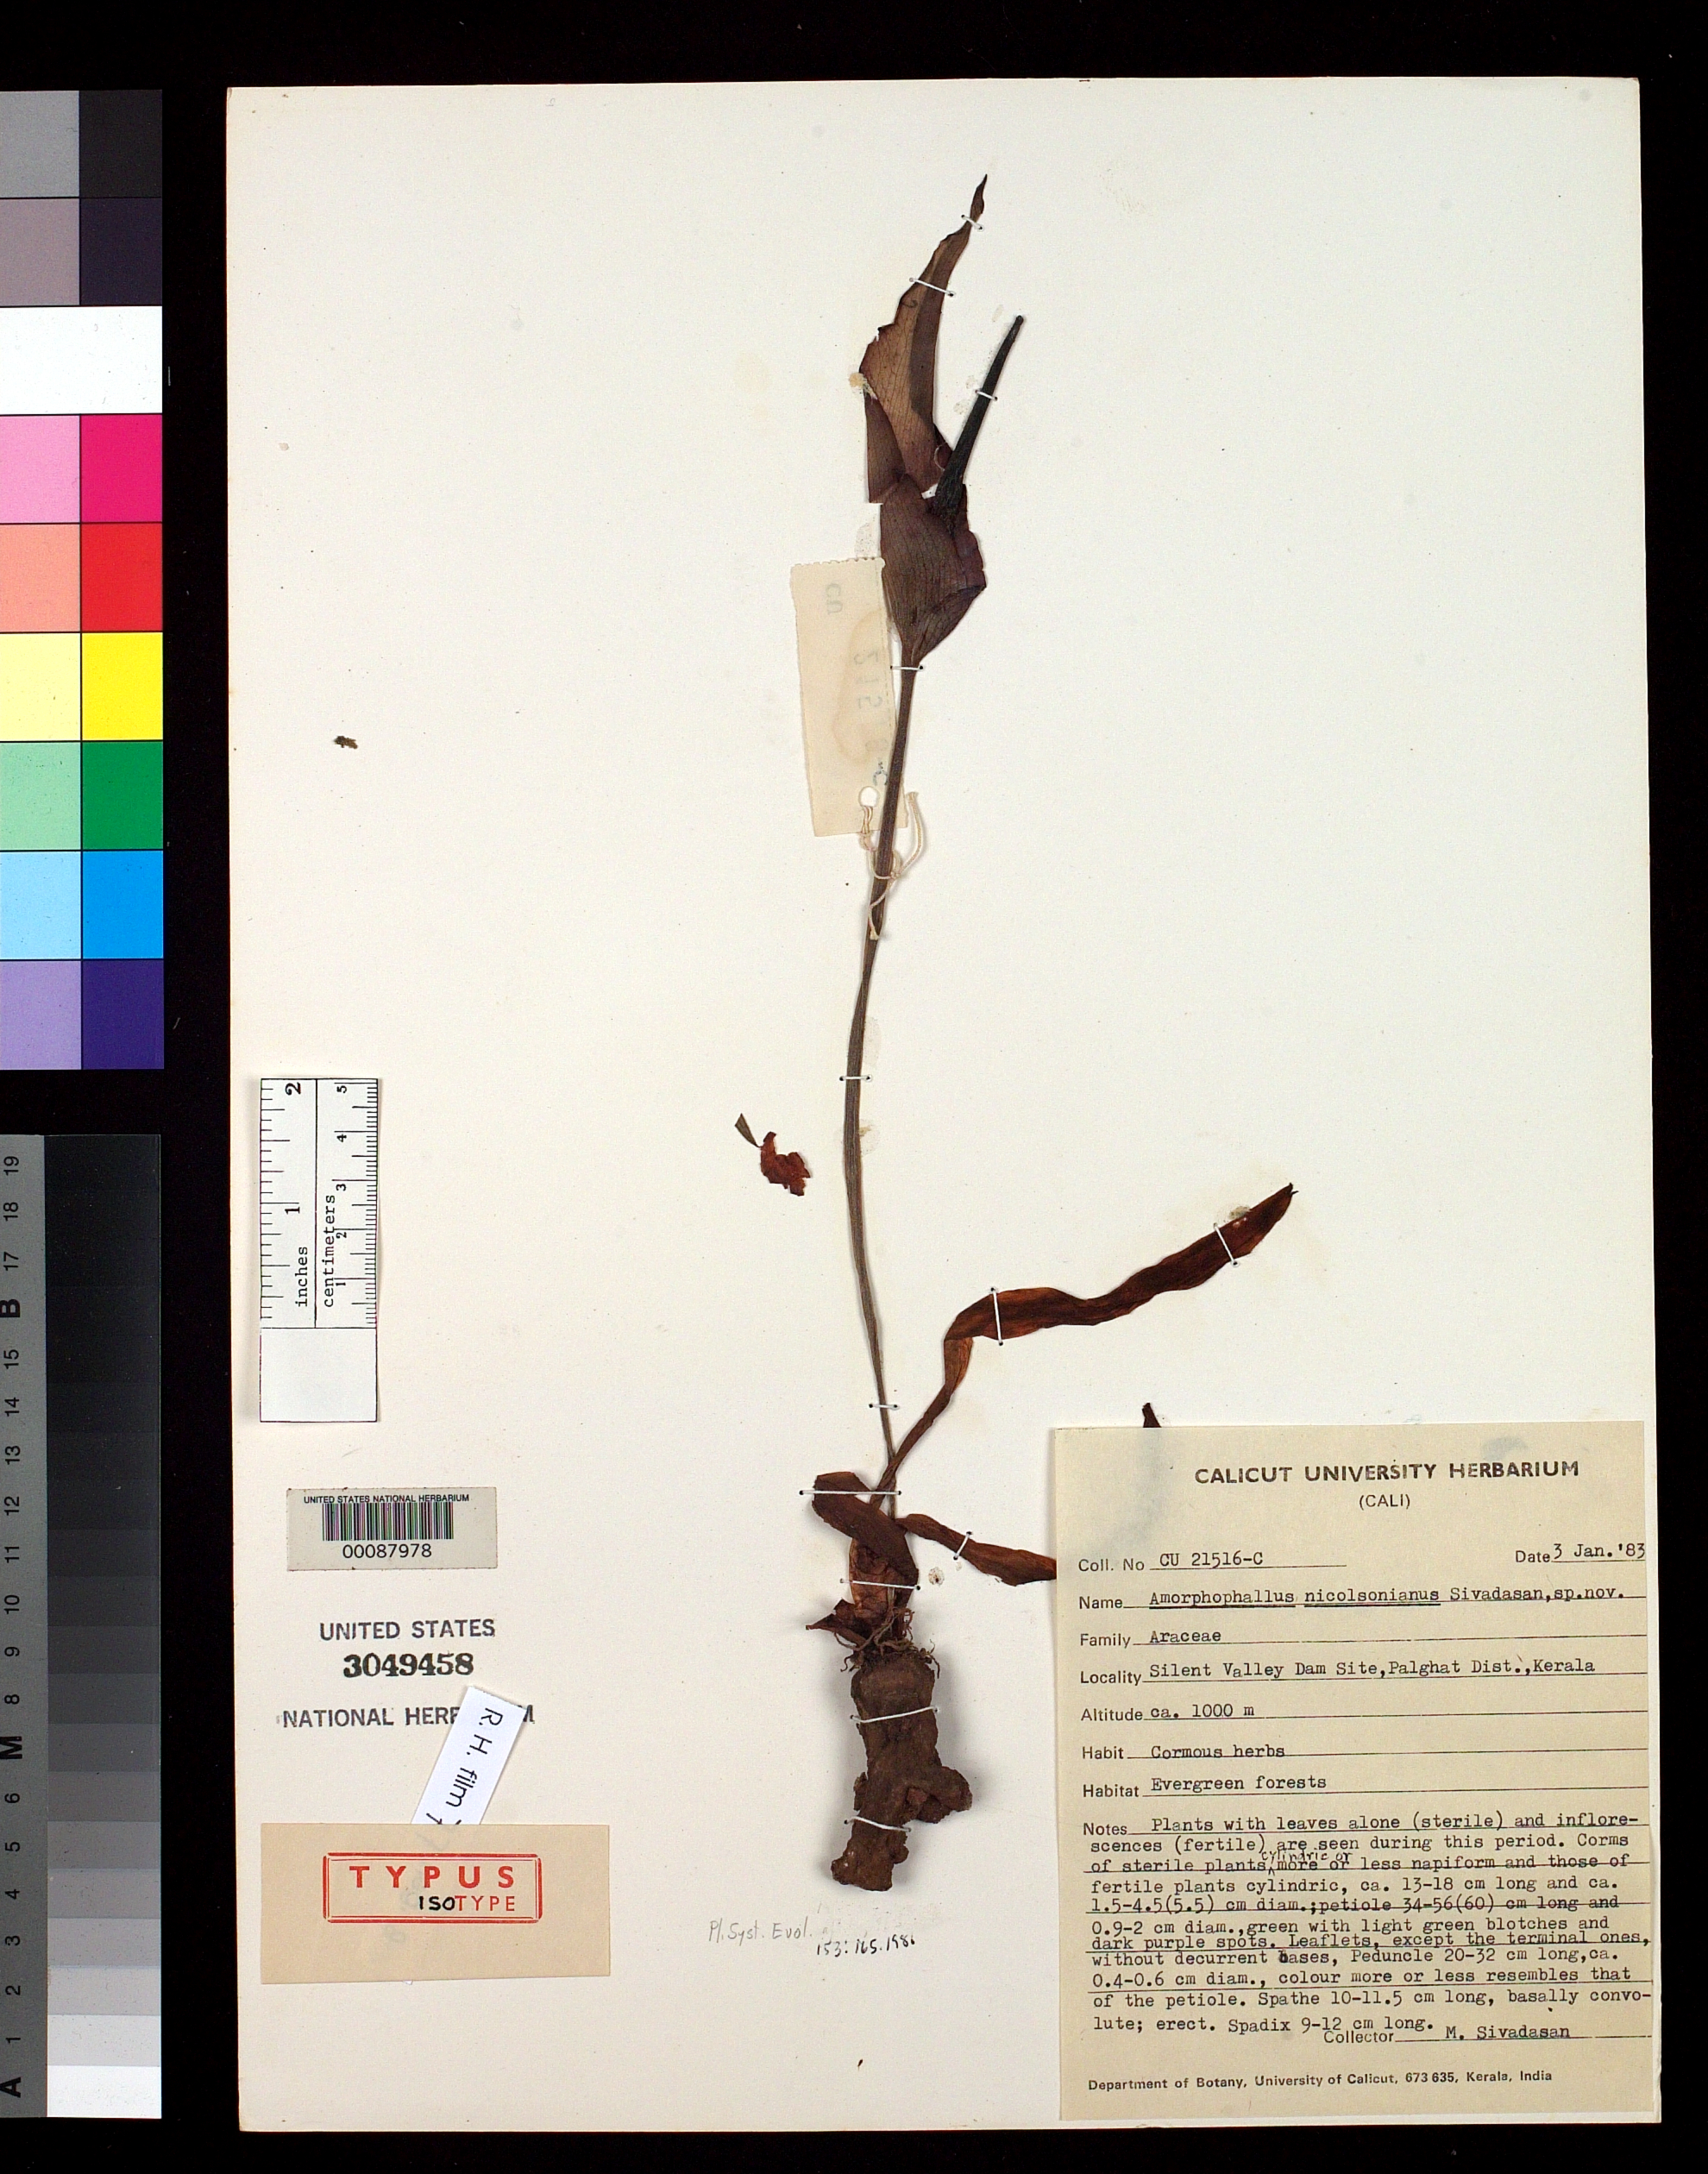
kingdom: Plantae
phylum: Tracheophyta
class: Liliopsida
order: Alismatales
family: Araceae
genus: Amorphophallus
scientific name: Amorphophallus nicolsonianus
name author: Sivad.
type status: Isotype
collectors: M. Sivadasan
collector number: CU 21516-c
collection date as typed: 03 Jan 1983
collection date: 1983-01-03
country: India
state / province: Kerala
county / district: Palghat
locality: Silent Valley Dam site.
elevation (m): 1000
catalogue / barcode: US 3049458